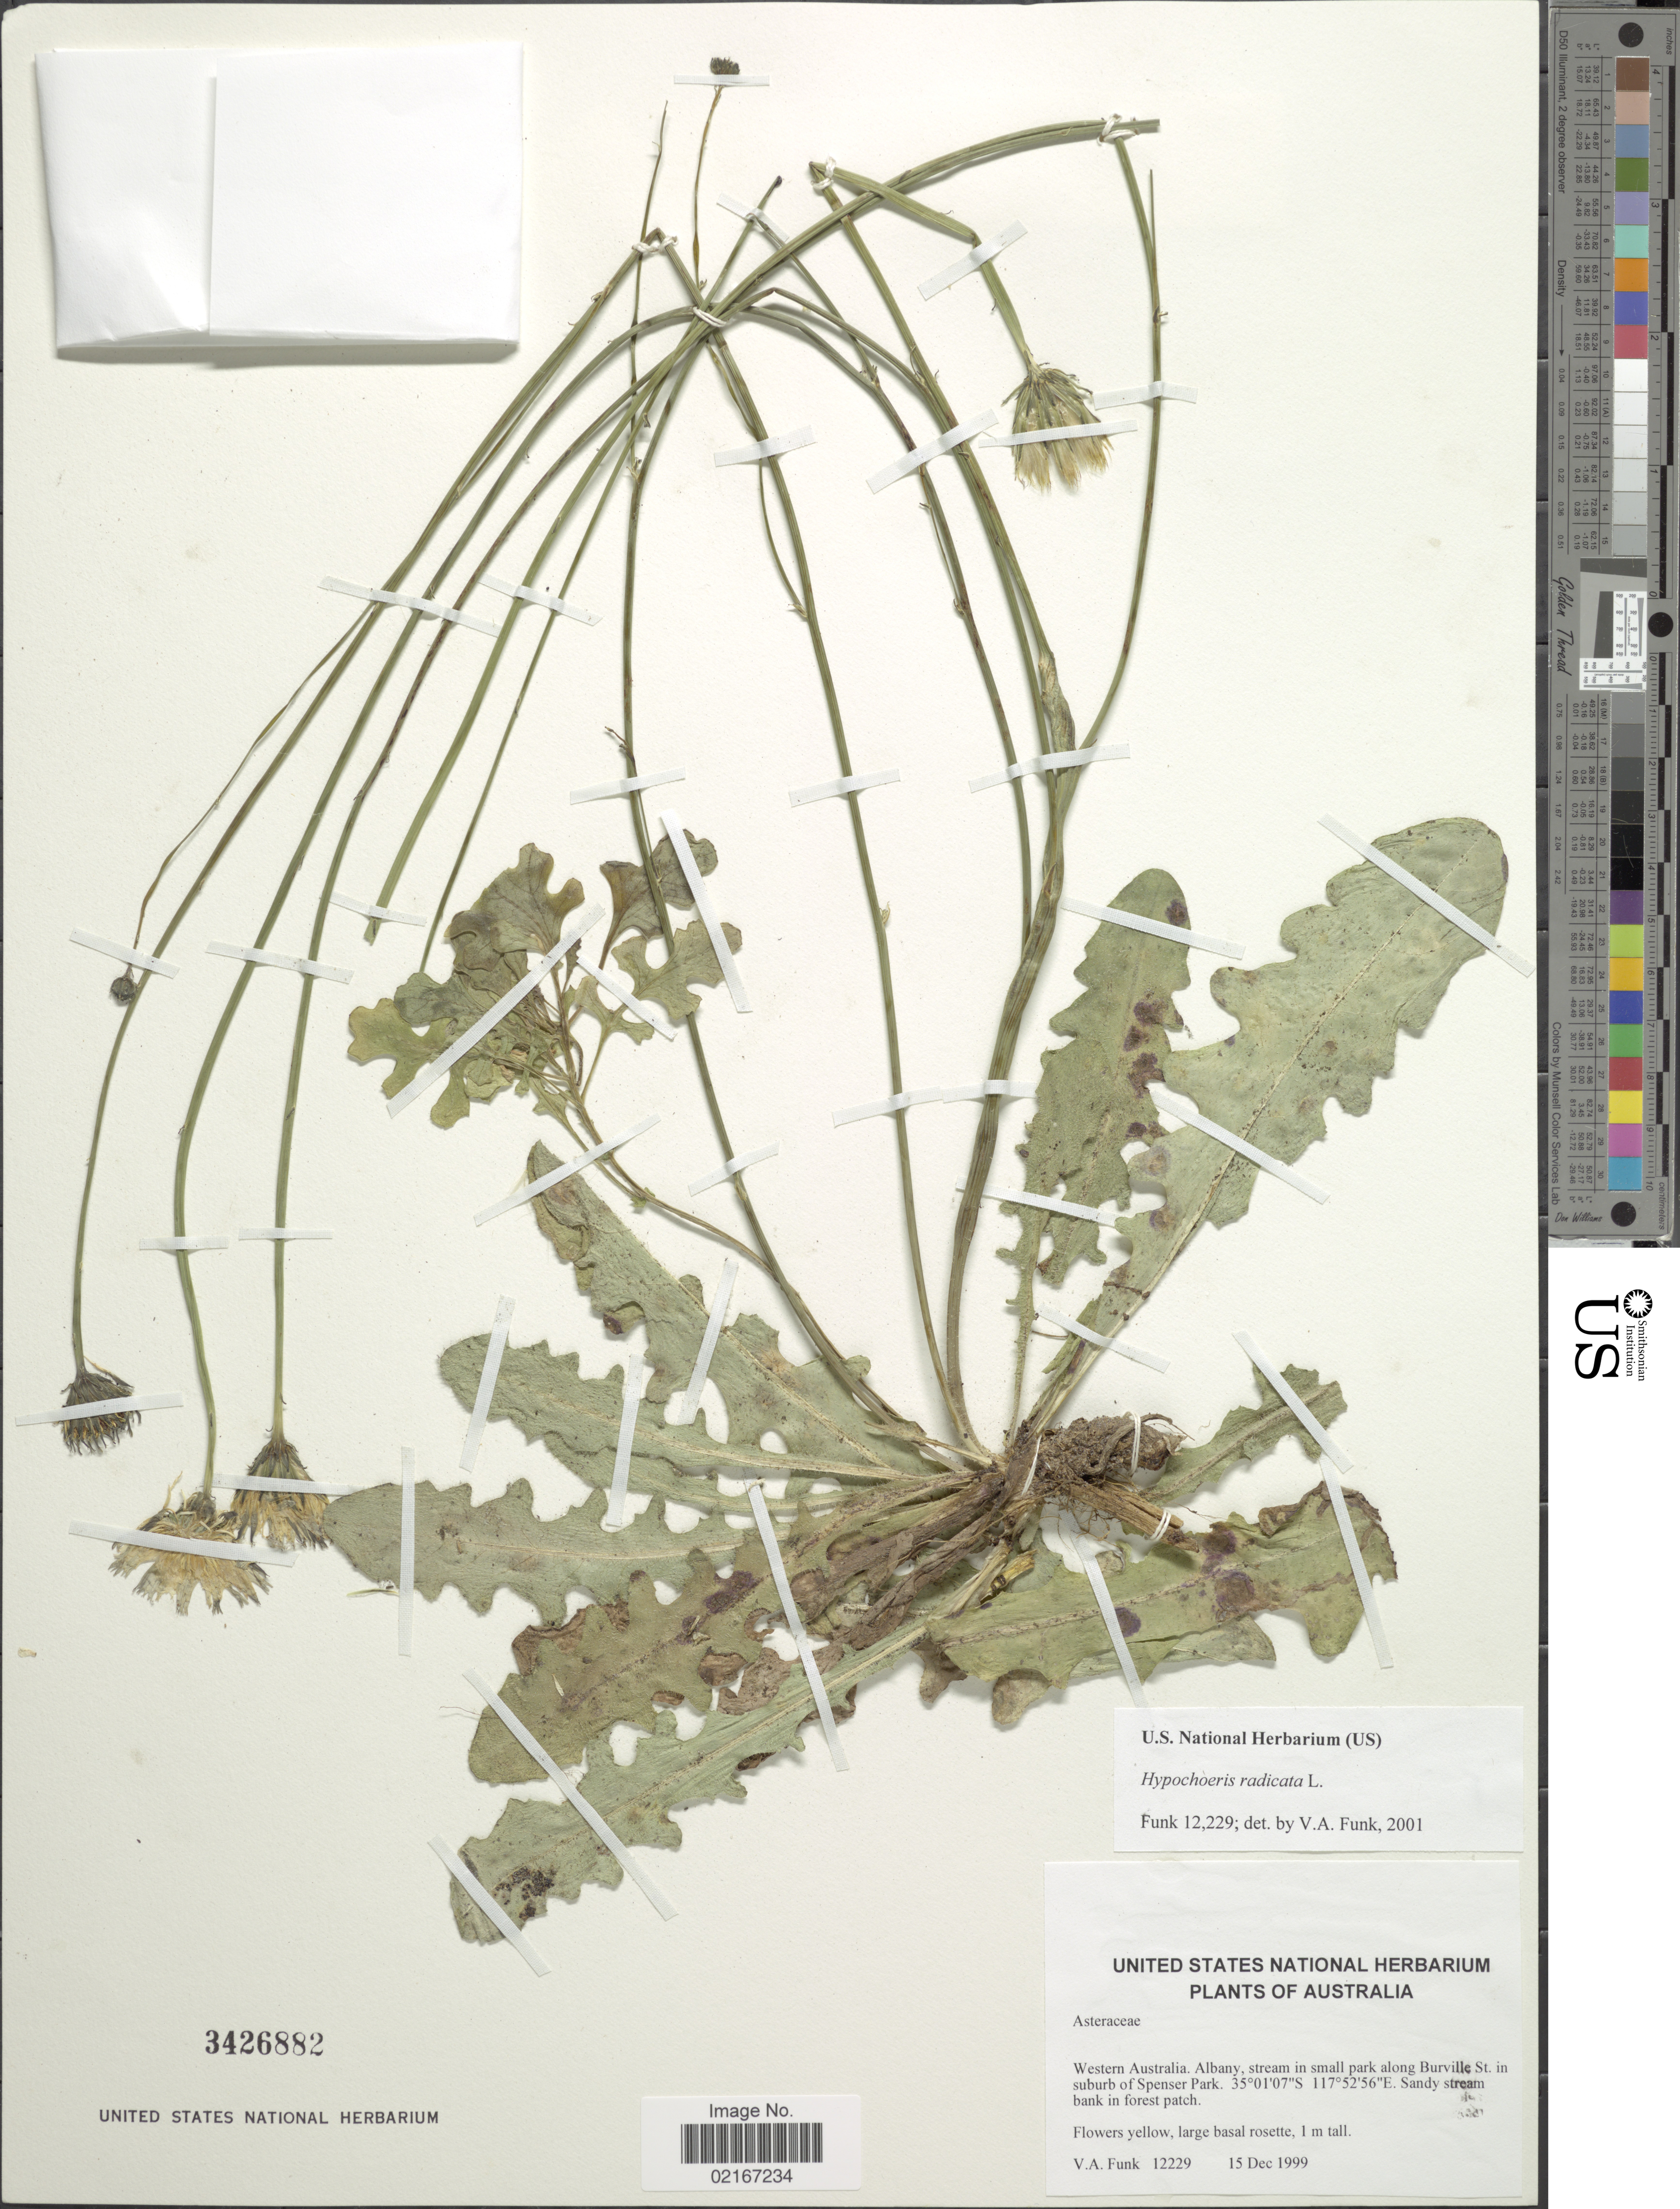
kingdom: Plantae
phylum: Tracheophyta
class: Magnoliopsida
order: Asterales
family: Asteraceae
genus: Hypochaeris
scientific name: Hypochaeris radicata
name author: L.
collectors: V. Funk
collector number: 12229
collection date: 1999-12-15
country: Australia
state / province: Western Australia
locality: Albany, along Burville St. in suburb of Spenser Park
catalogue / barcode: US 3426882